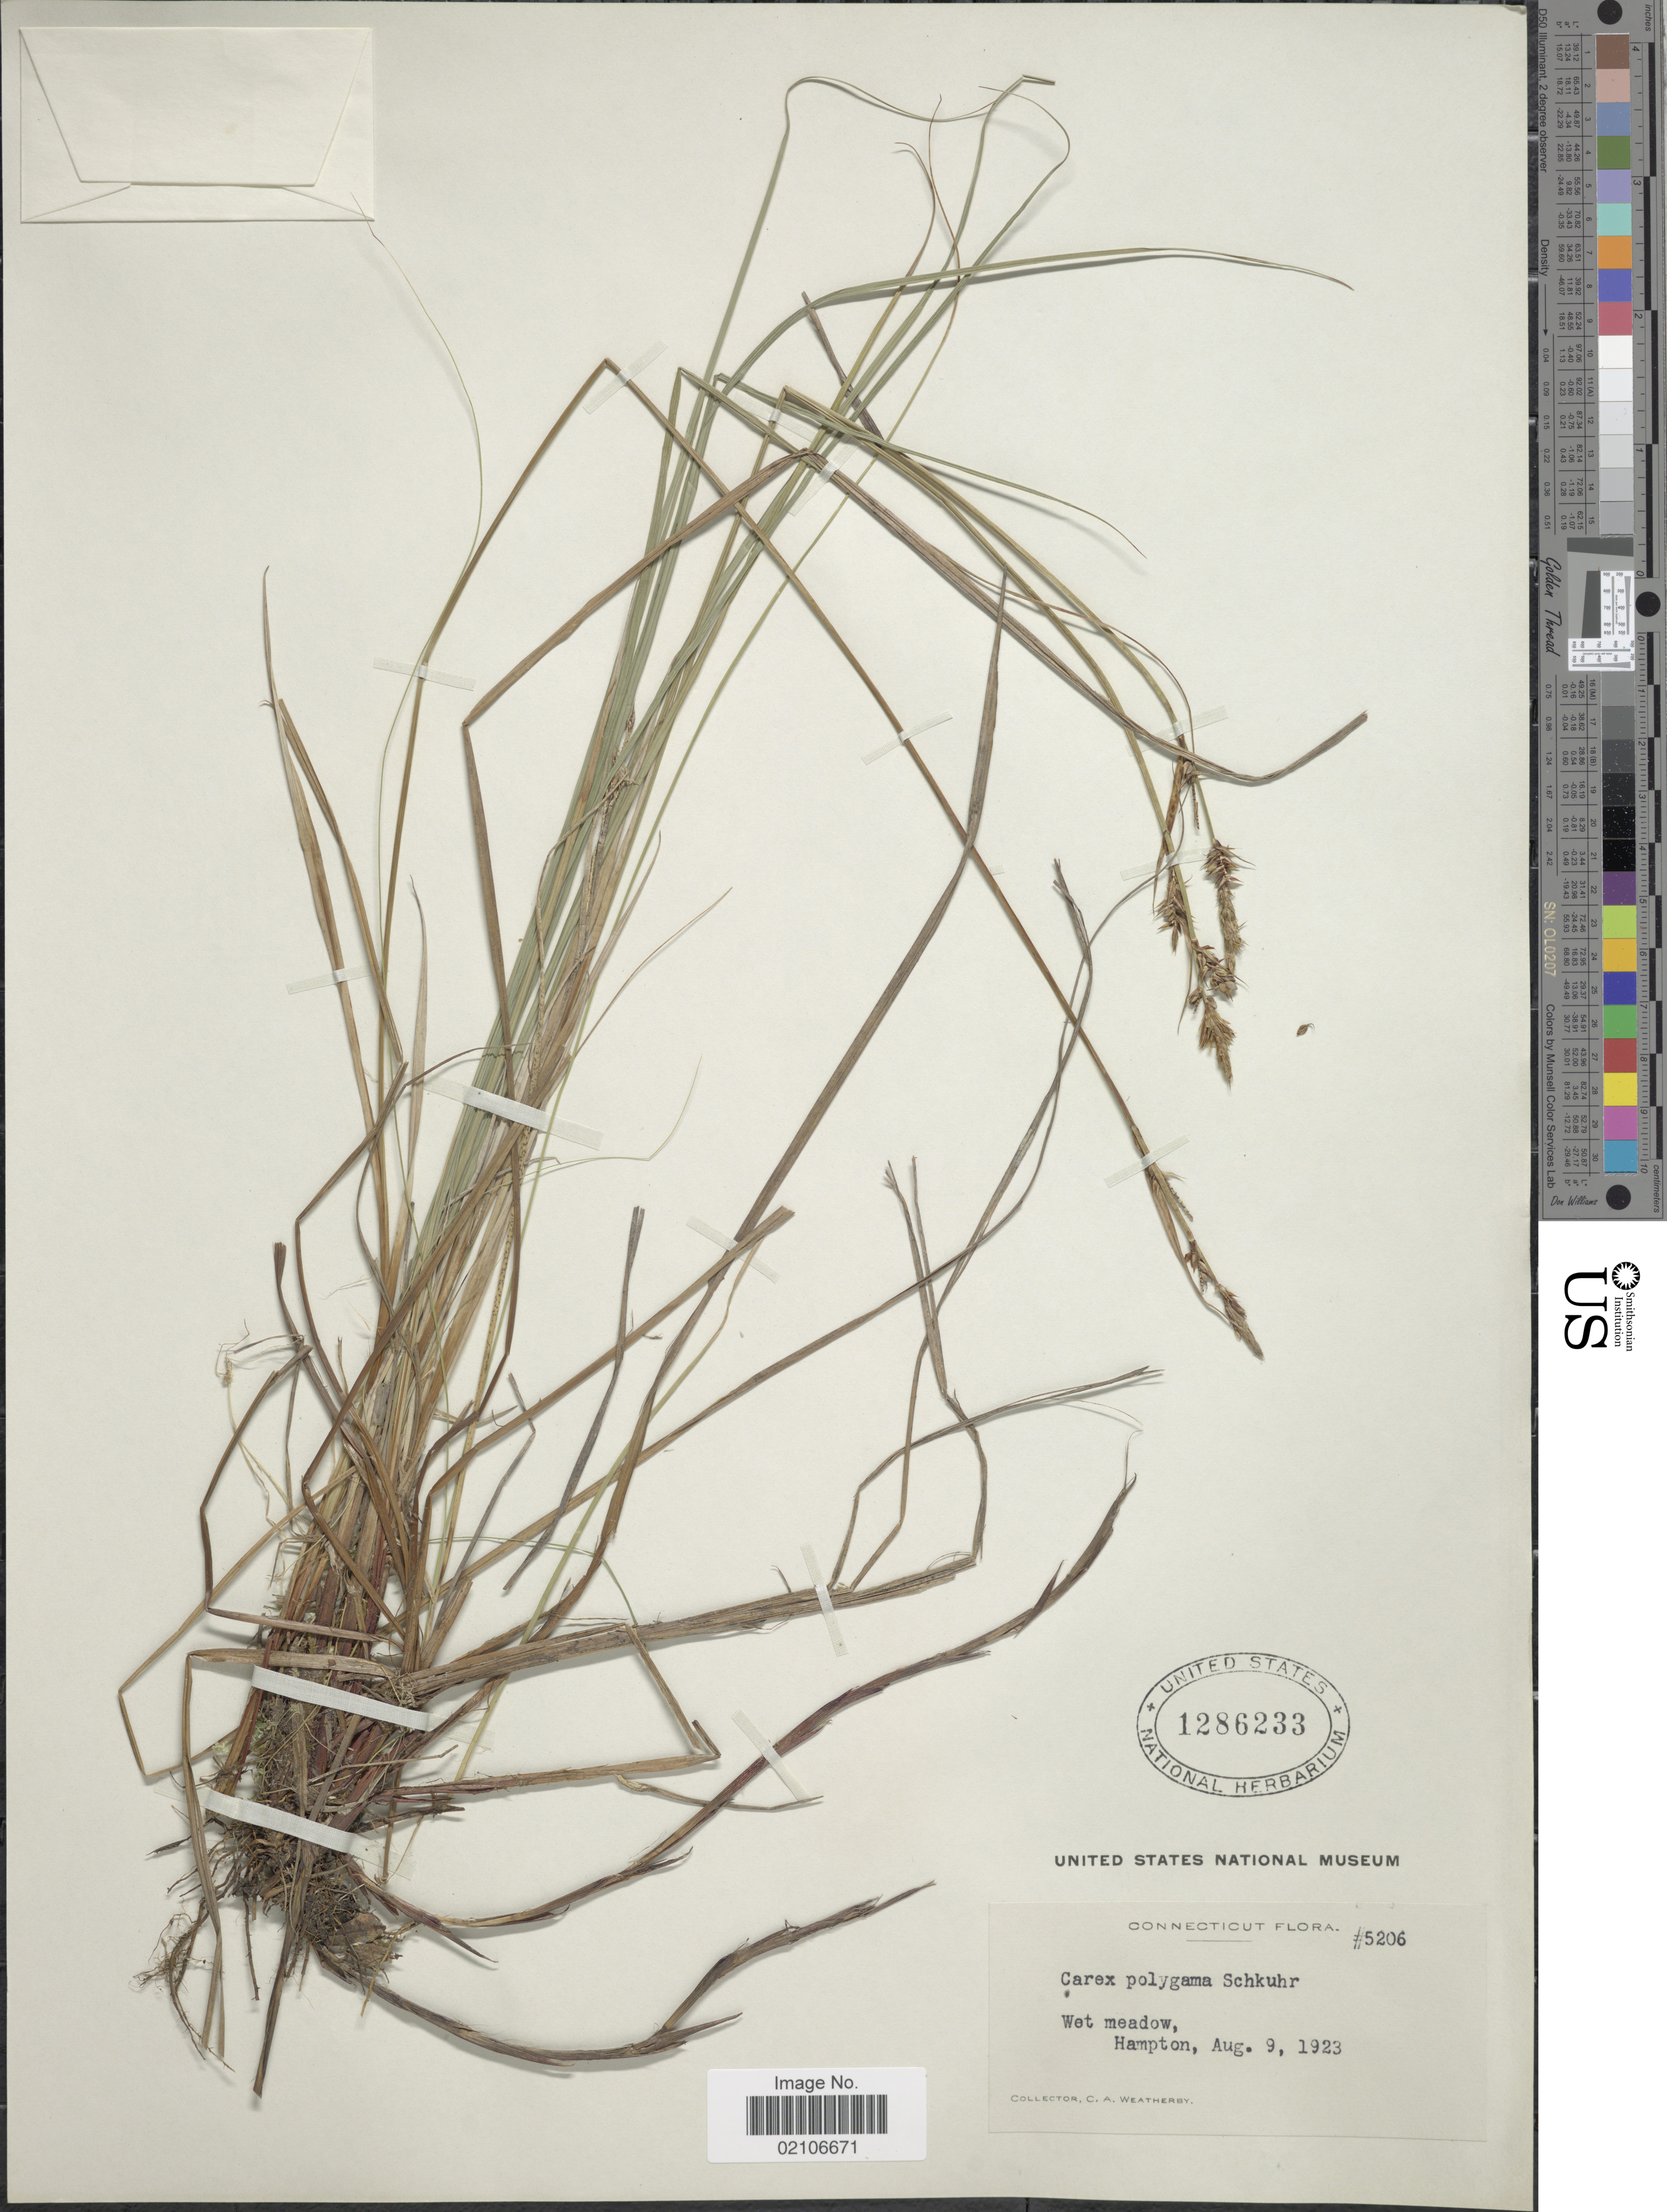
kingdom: Plantae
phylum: Tracheophyta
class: Liliopsida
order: Poales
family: Cyperaceae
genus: Carex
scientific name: Carex buxbaumii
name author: Wahlenb.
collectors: C. A. Weatherby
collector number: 5206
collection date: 1923-08-09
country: United States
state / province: Connecticut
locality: Wet meadow, Hampton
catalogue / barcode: US 1286233